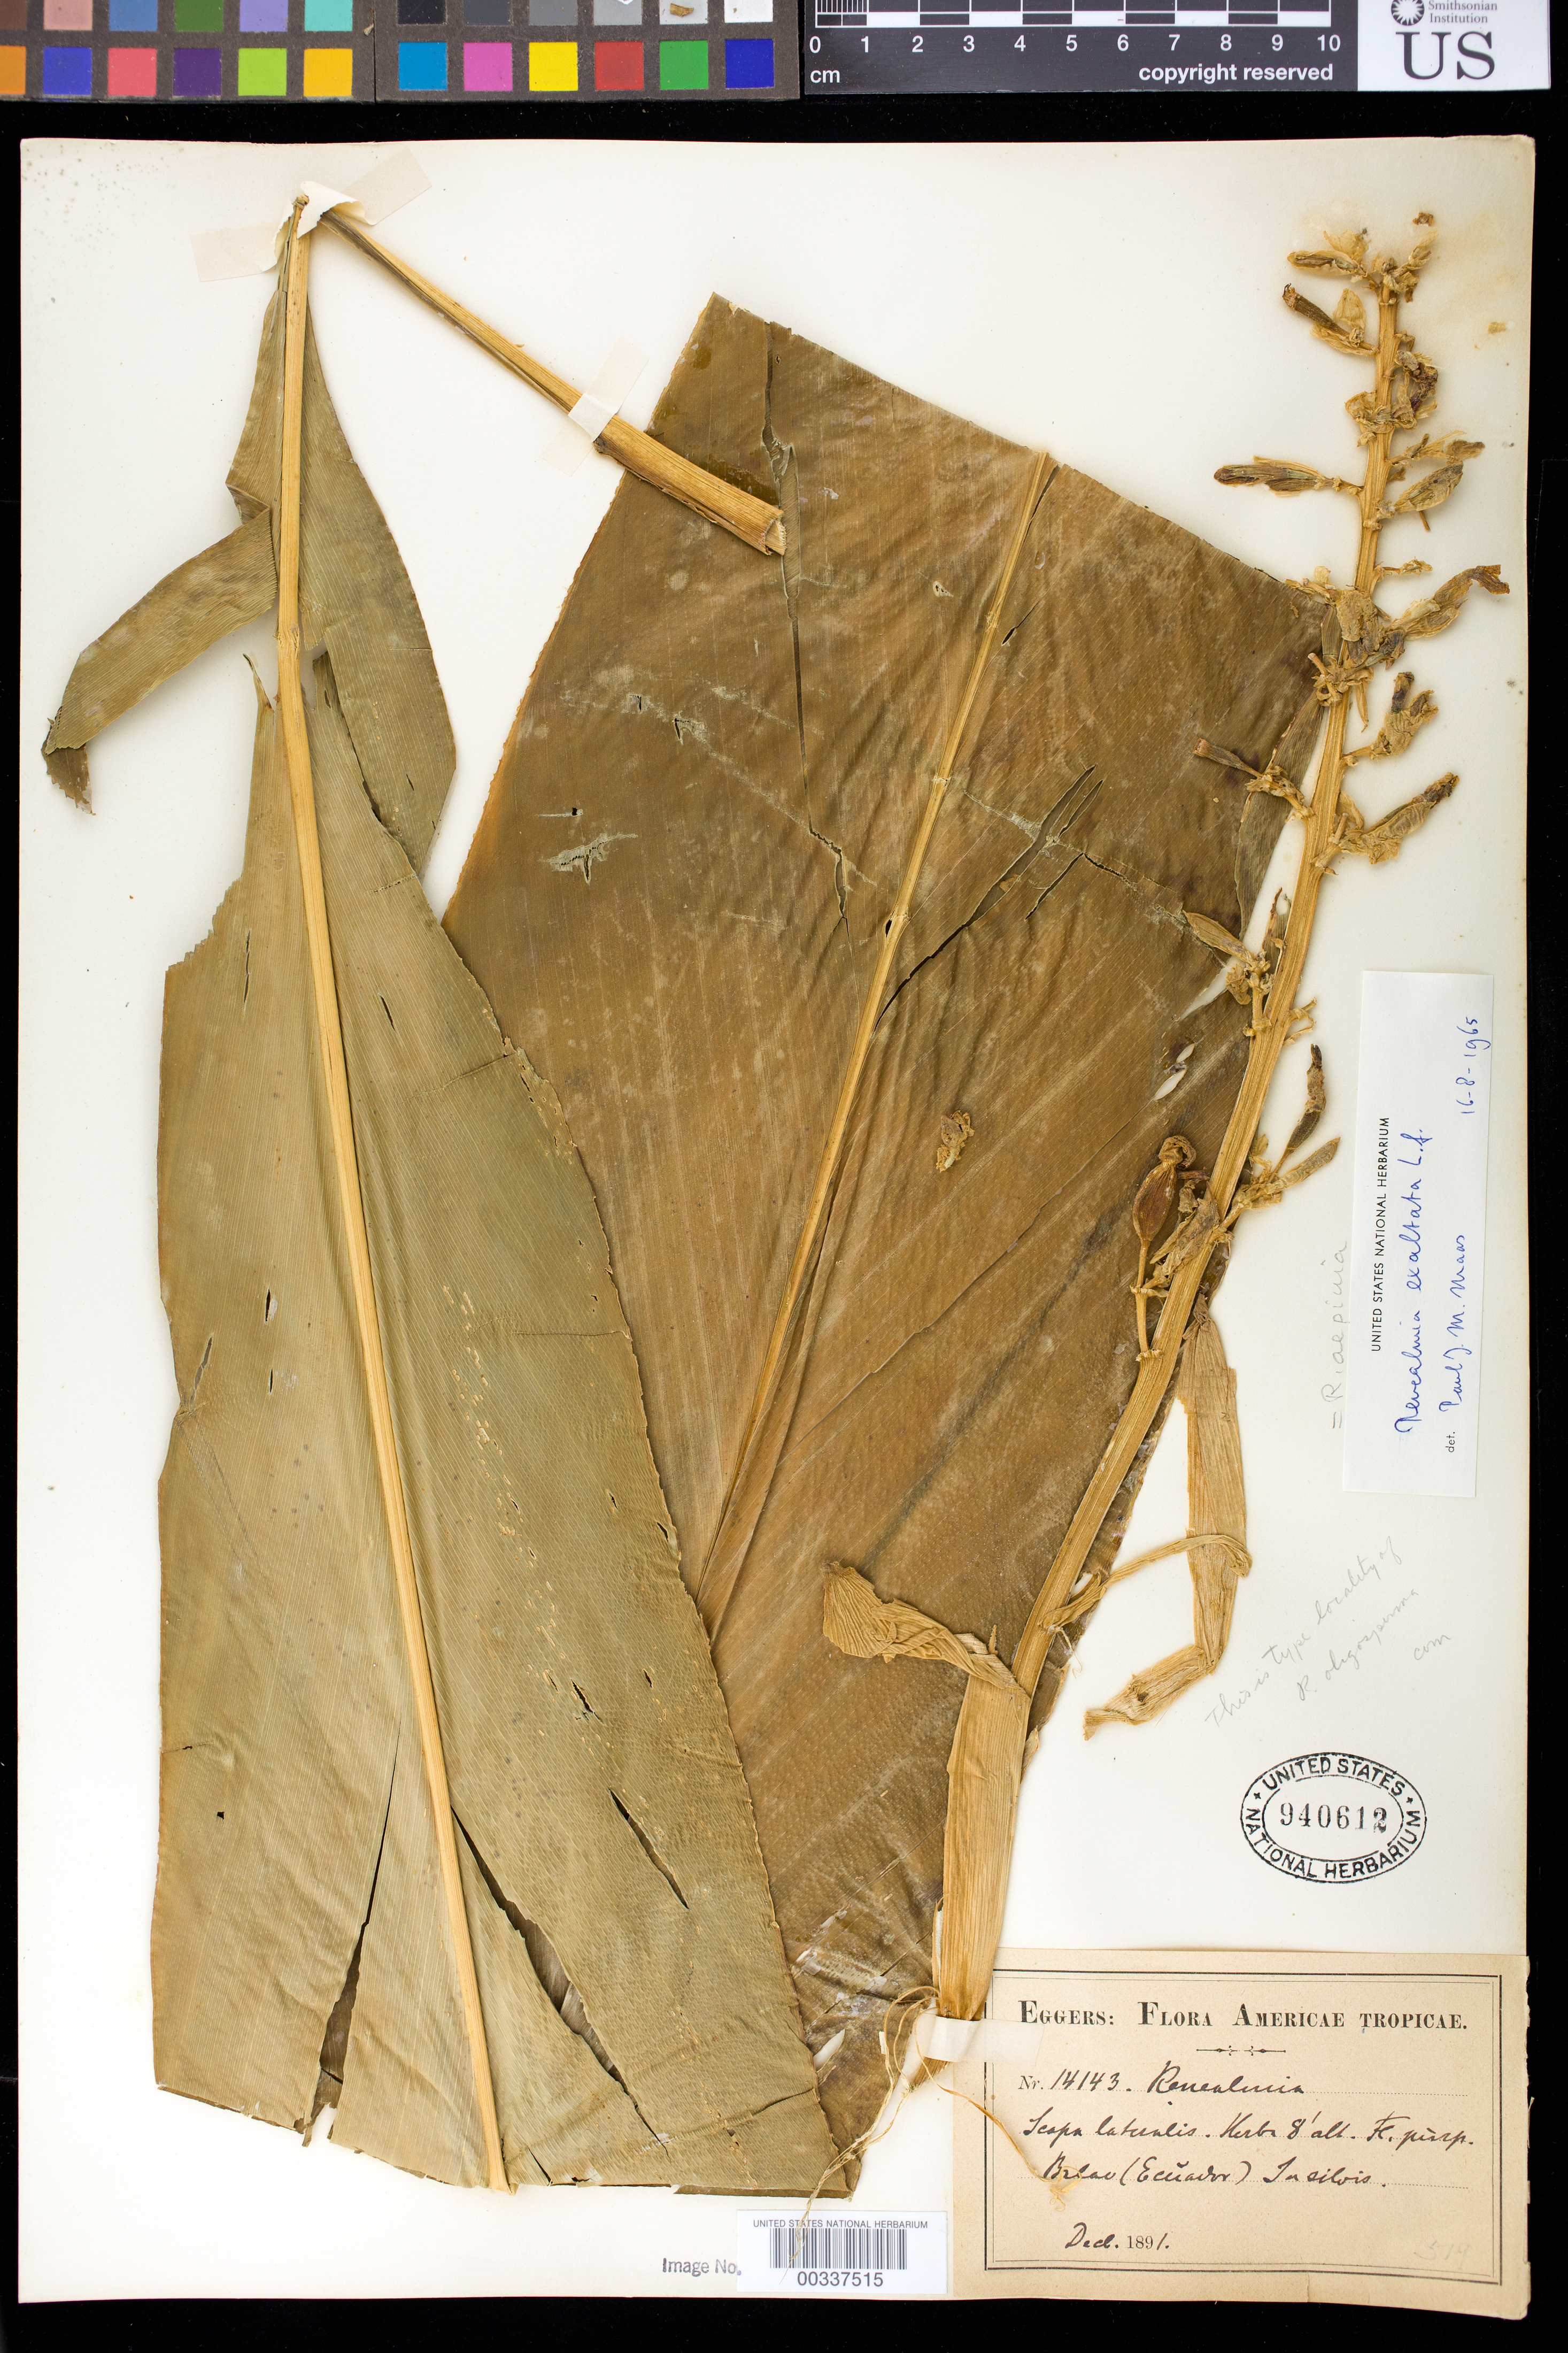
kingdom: Plantae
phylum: Tracheophyta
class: Liliopsida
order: Zingiberales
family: Zingiberaceae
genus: Renealmia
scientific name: Renealmia alpinia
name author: (Rottb.) Maas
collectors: H. F. A. von Eggers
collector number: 14143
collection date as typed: Dec 1891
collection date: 1891-12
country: Ecuador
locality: Balau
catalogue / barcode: US 940612